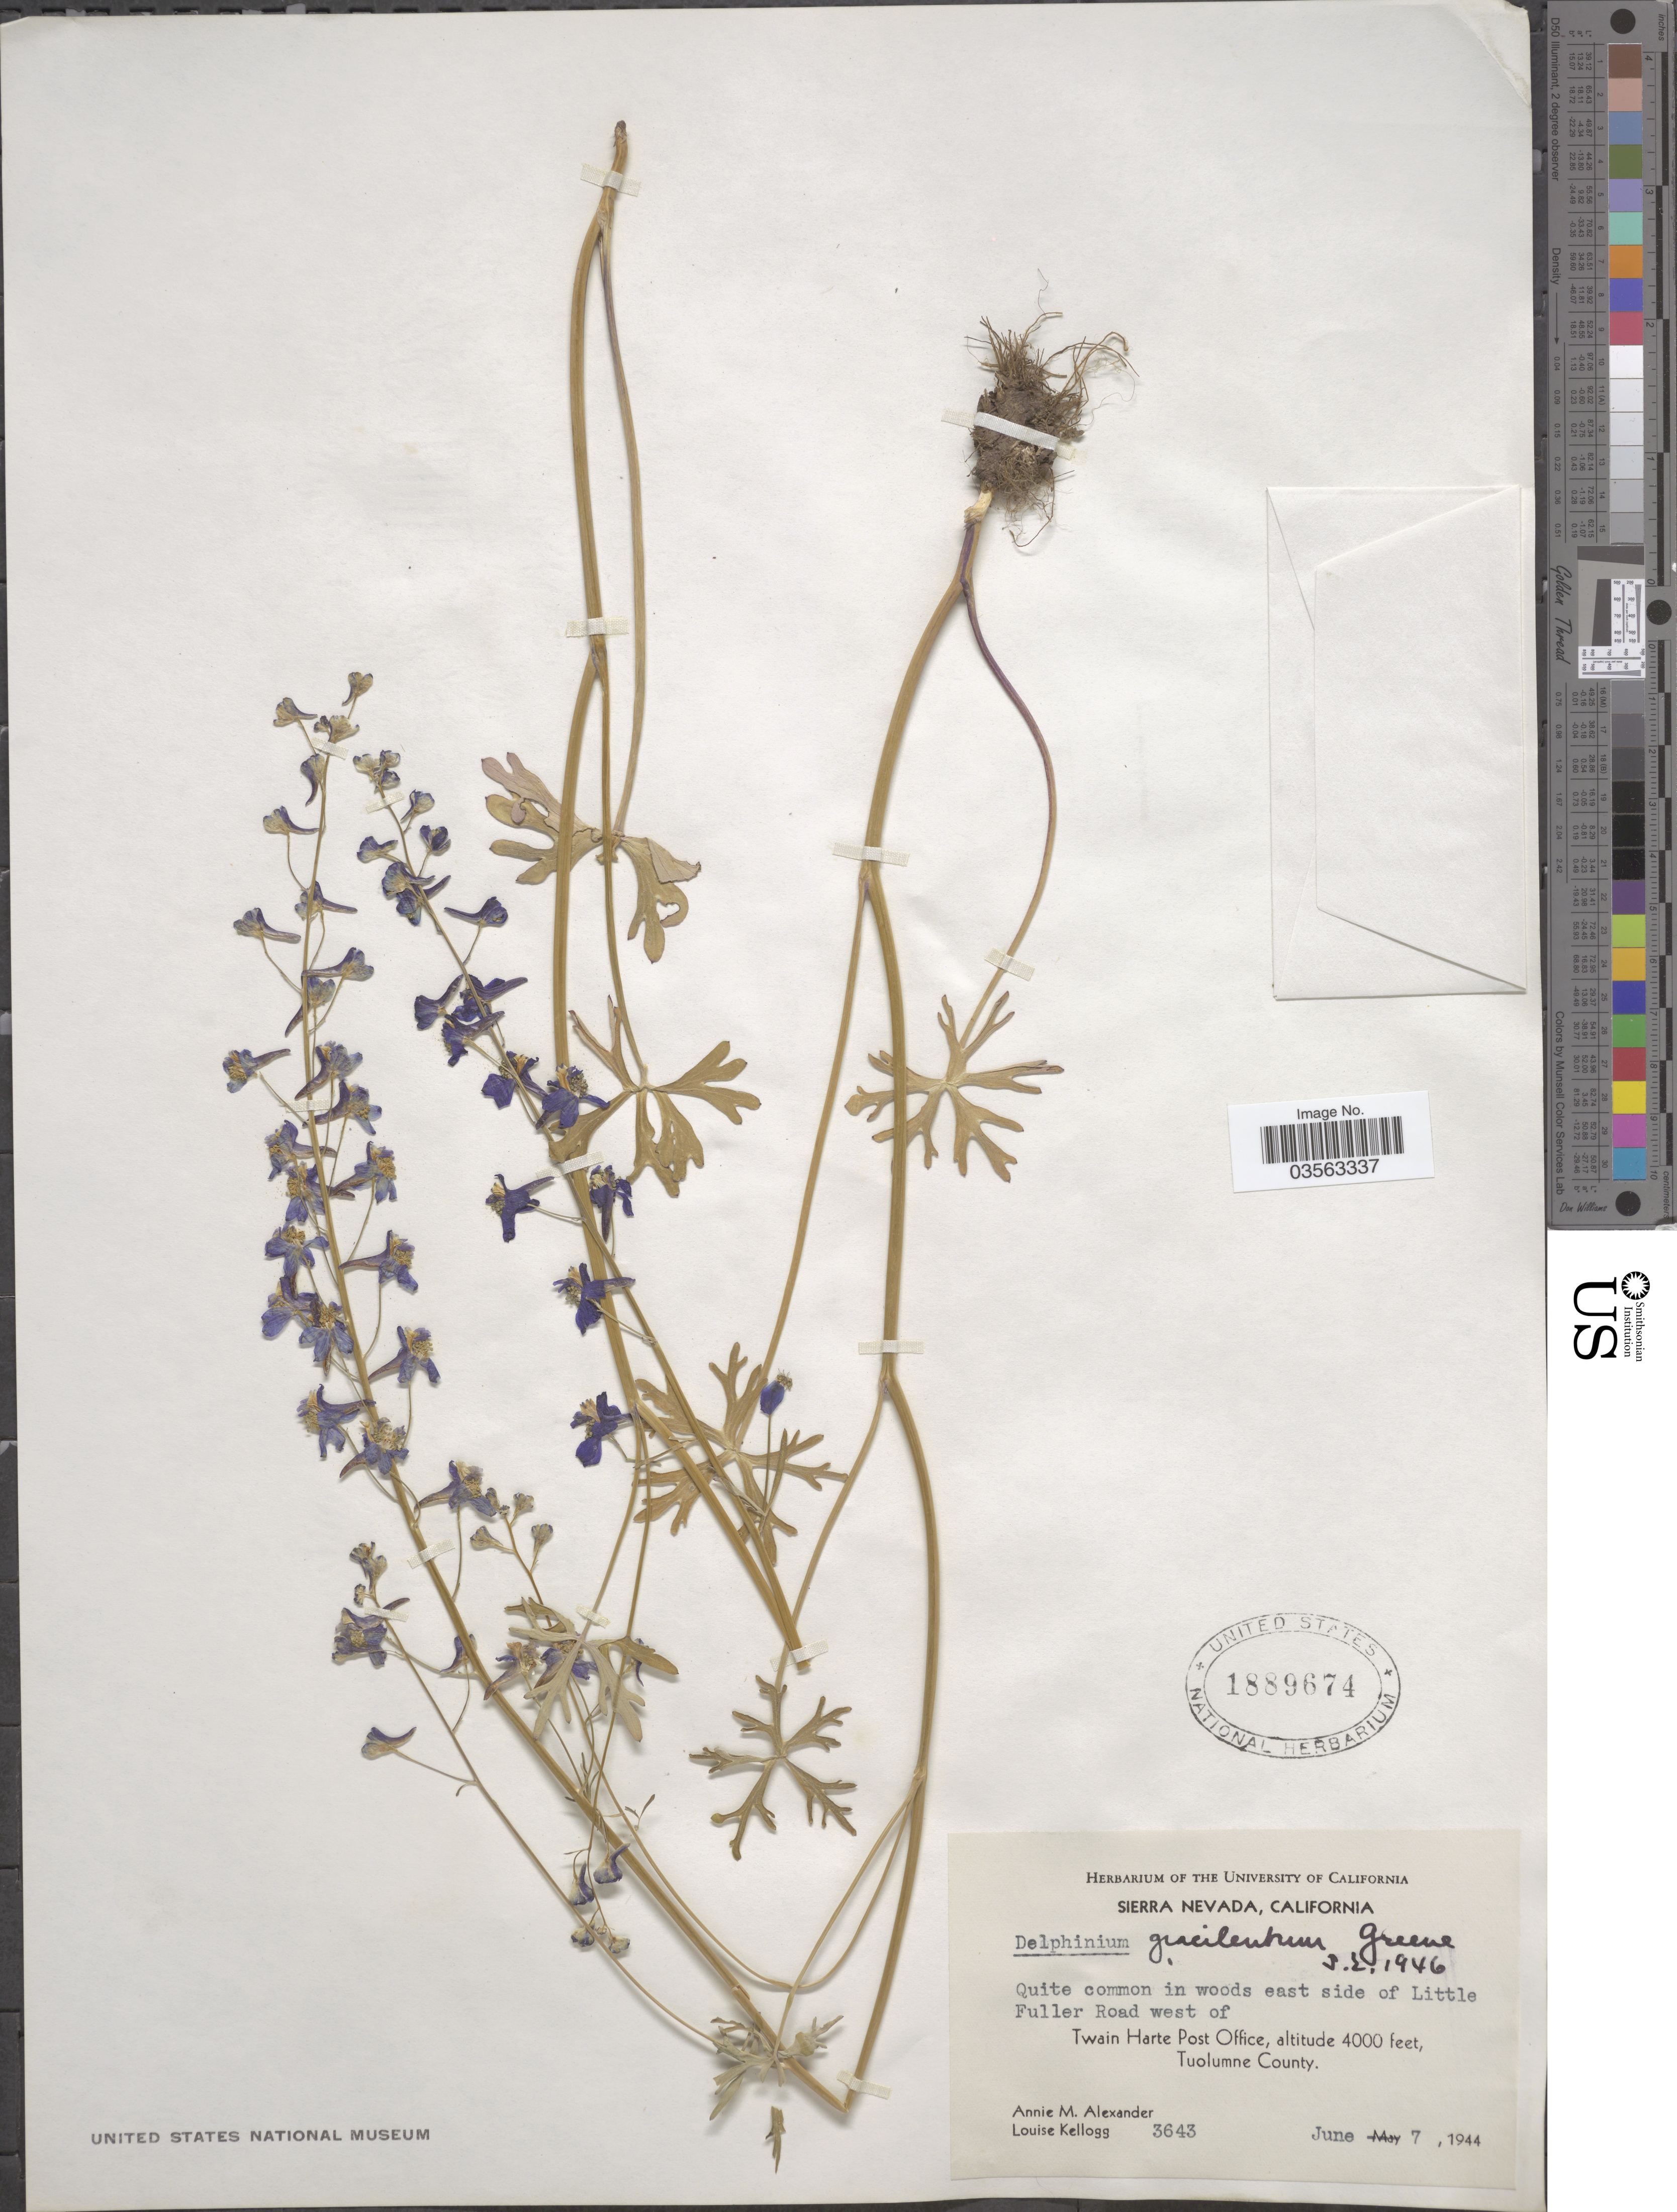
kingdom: Plantae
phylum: Tracheophyta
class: Magnoliopsida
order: Ranunculales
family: Ranunculaceae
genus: Delphinium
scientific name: Delphinium gracilentum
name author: Greene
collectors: A. M. Alexander & L. Kellogg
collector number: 3643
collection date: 1944-06-07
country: United States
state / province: California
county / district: Tuolumne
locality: Sierra Nevada. Quite common in woods east side of Little Fuller Road west of Twain Harte Post office. Tuolumne County.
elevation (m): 1219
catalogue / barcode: US 1889674